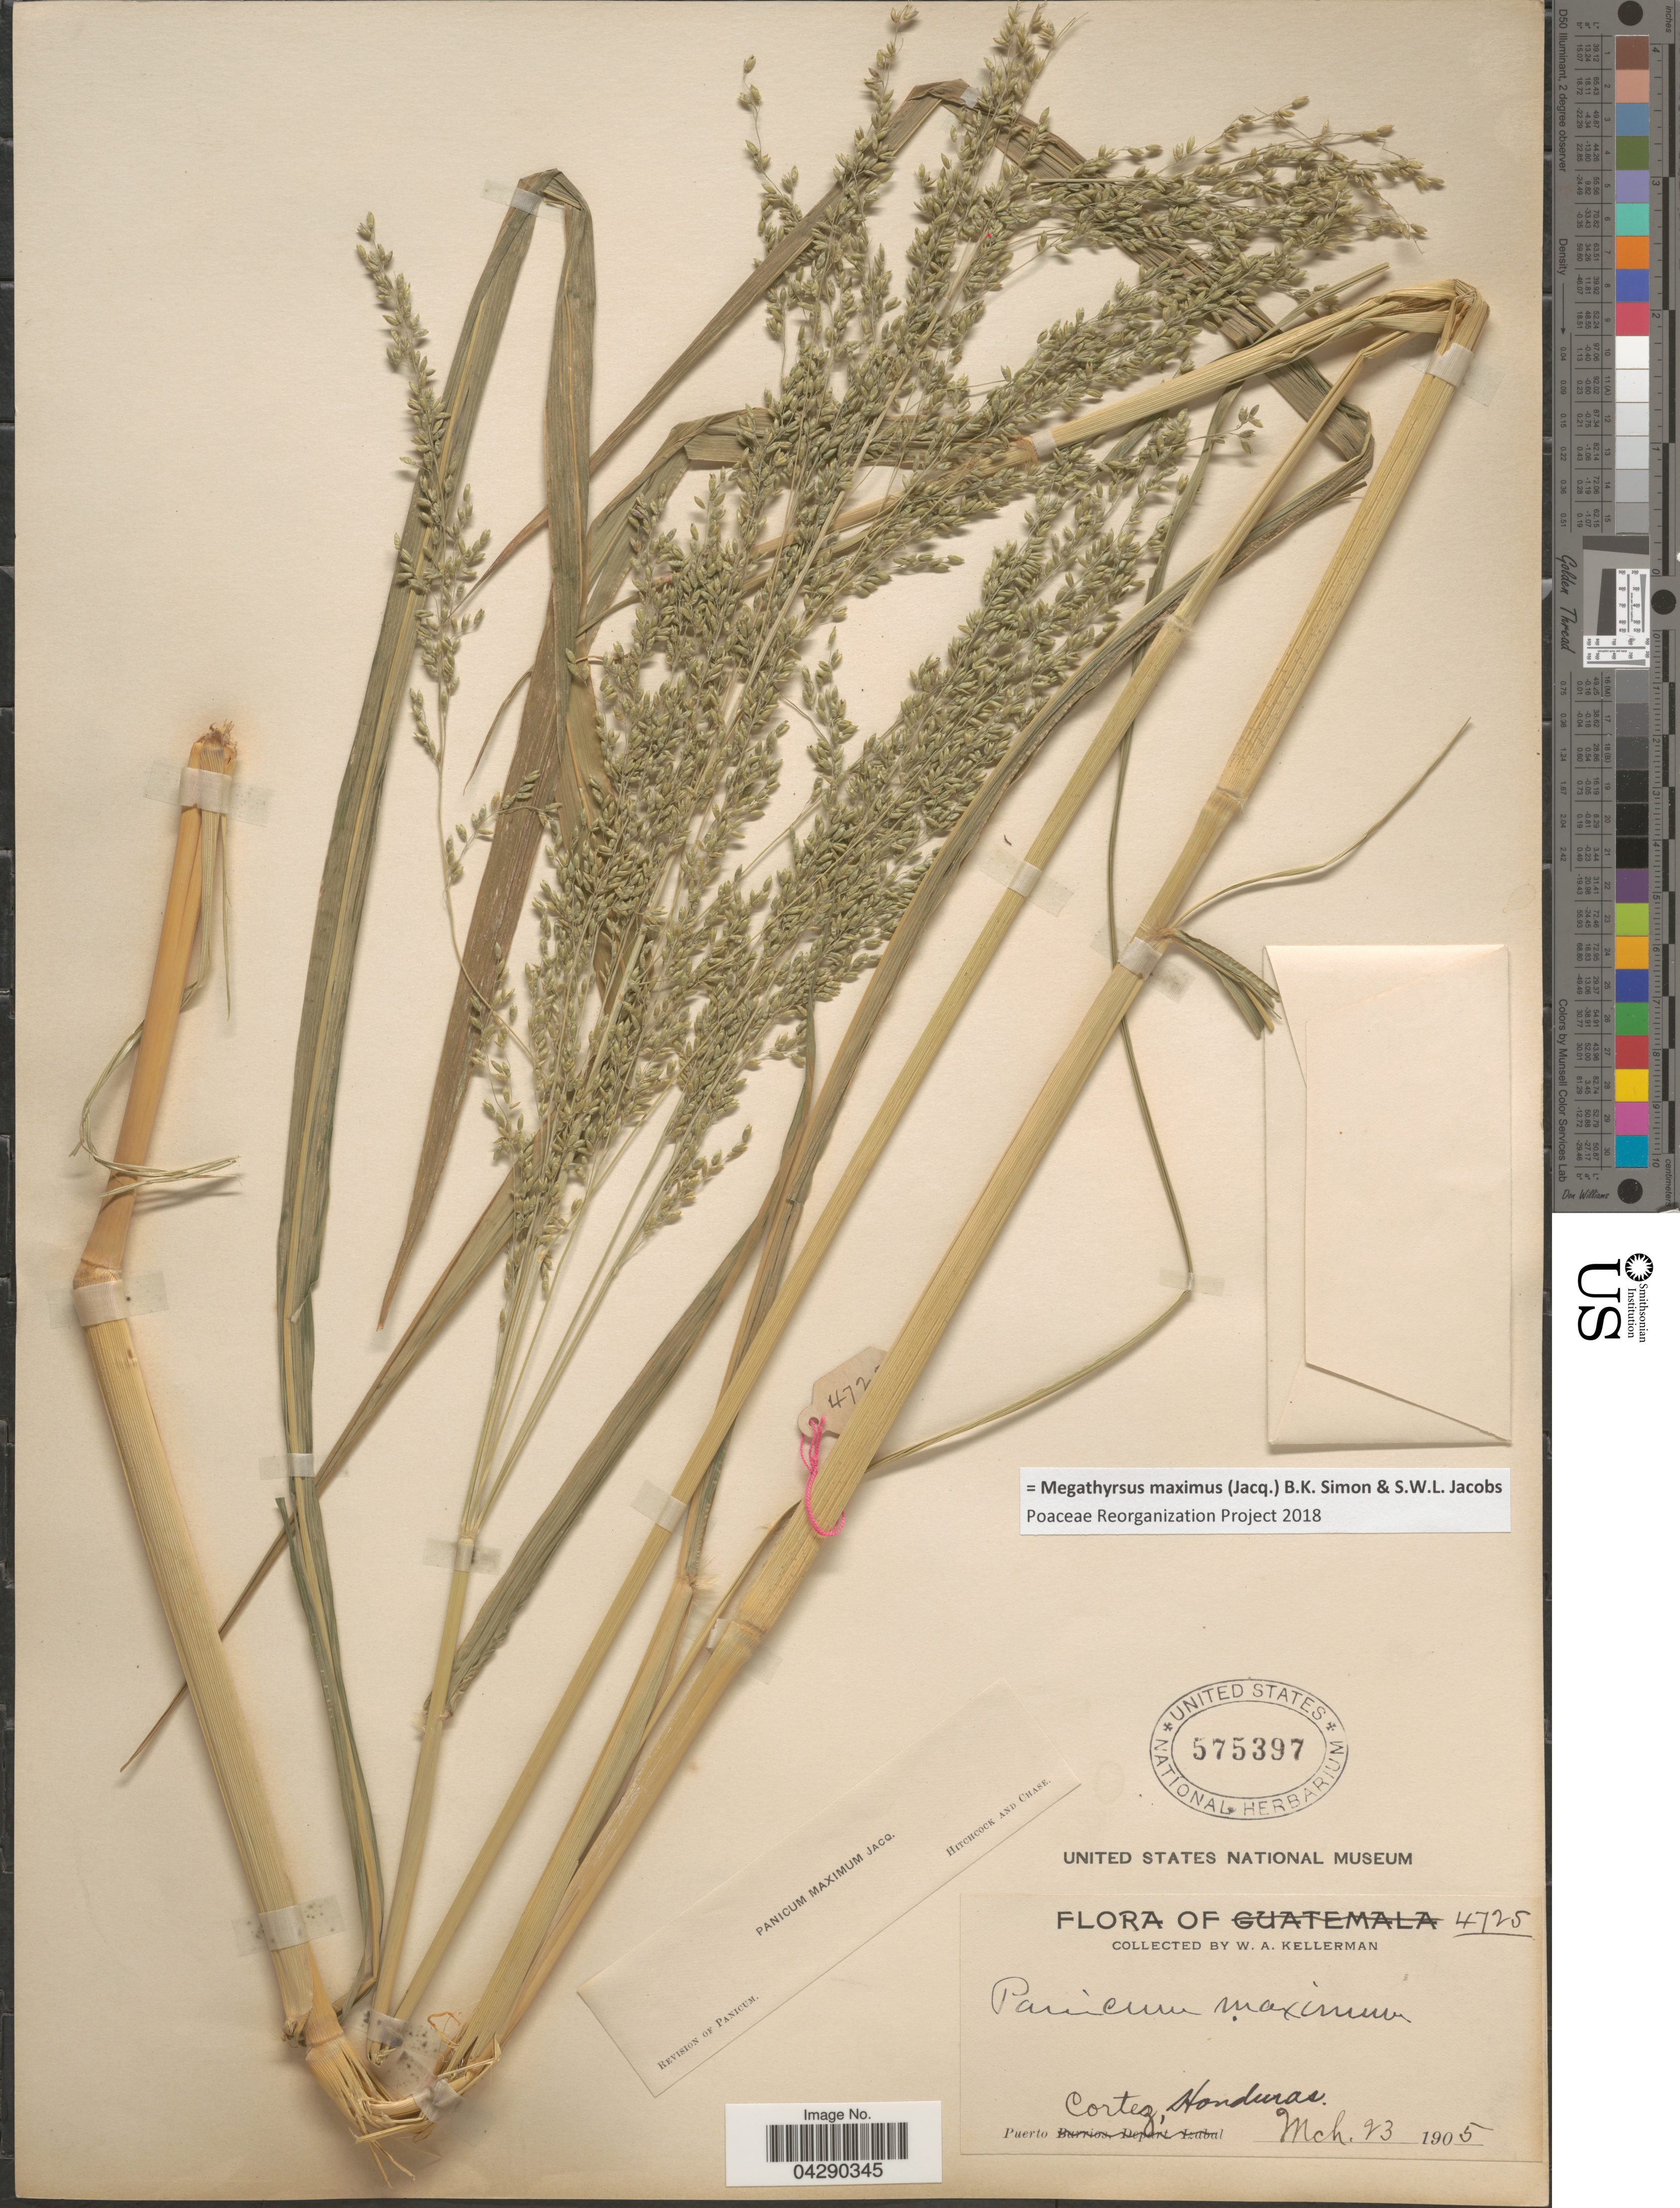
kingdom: Plantae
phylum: Tracheophyta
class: Liliopsida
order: Poales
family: Poaceae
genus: Megathyrsus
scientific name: Megathyrsus maximus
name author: (Jacq.) B.K. Simon & S.W.L. Jacobs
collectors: W. Kellerman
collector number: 4725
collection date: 1905-03-23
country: Honduras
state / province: Cortes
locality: Puerto Cortez.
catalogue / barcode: US 575397